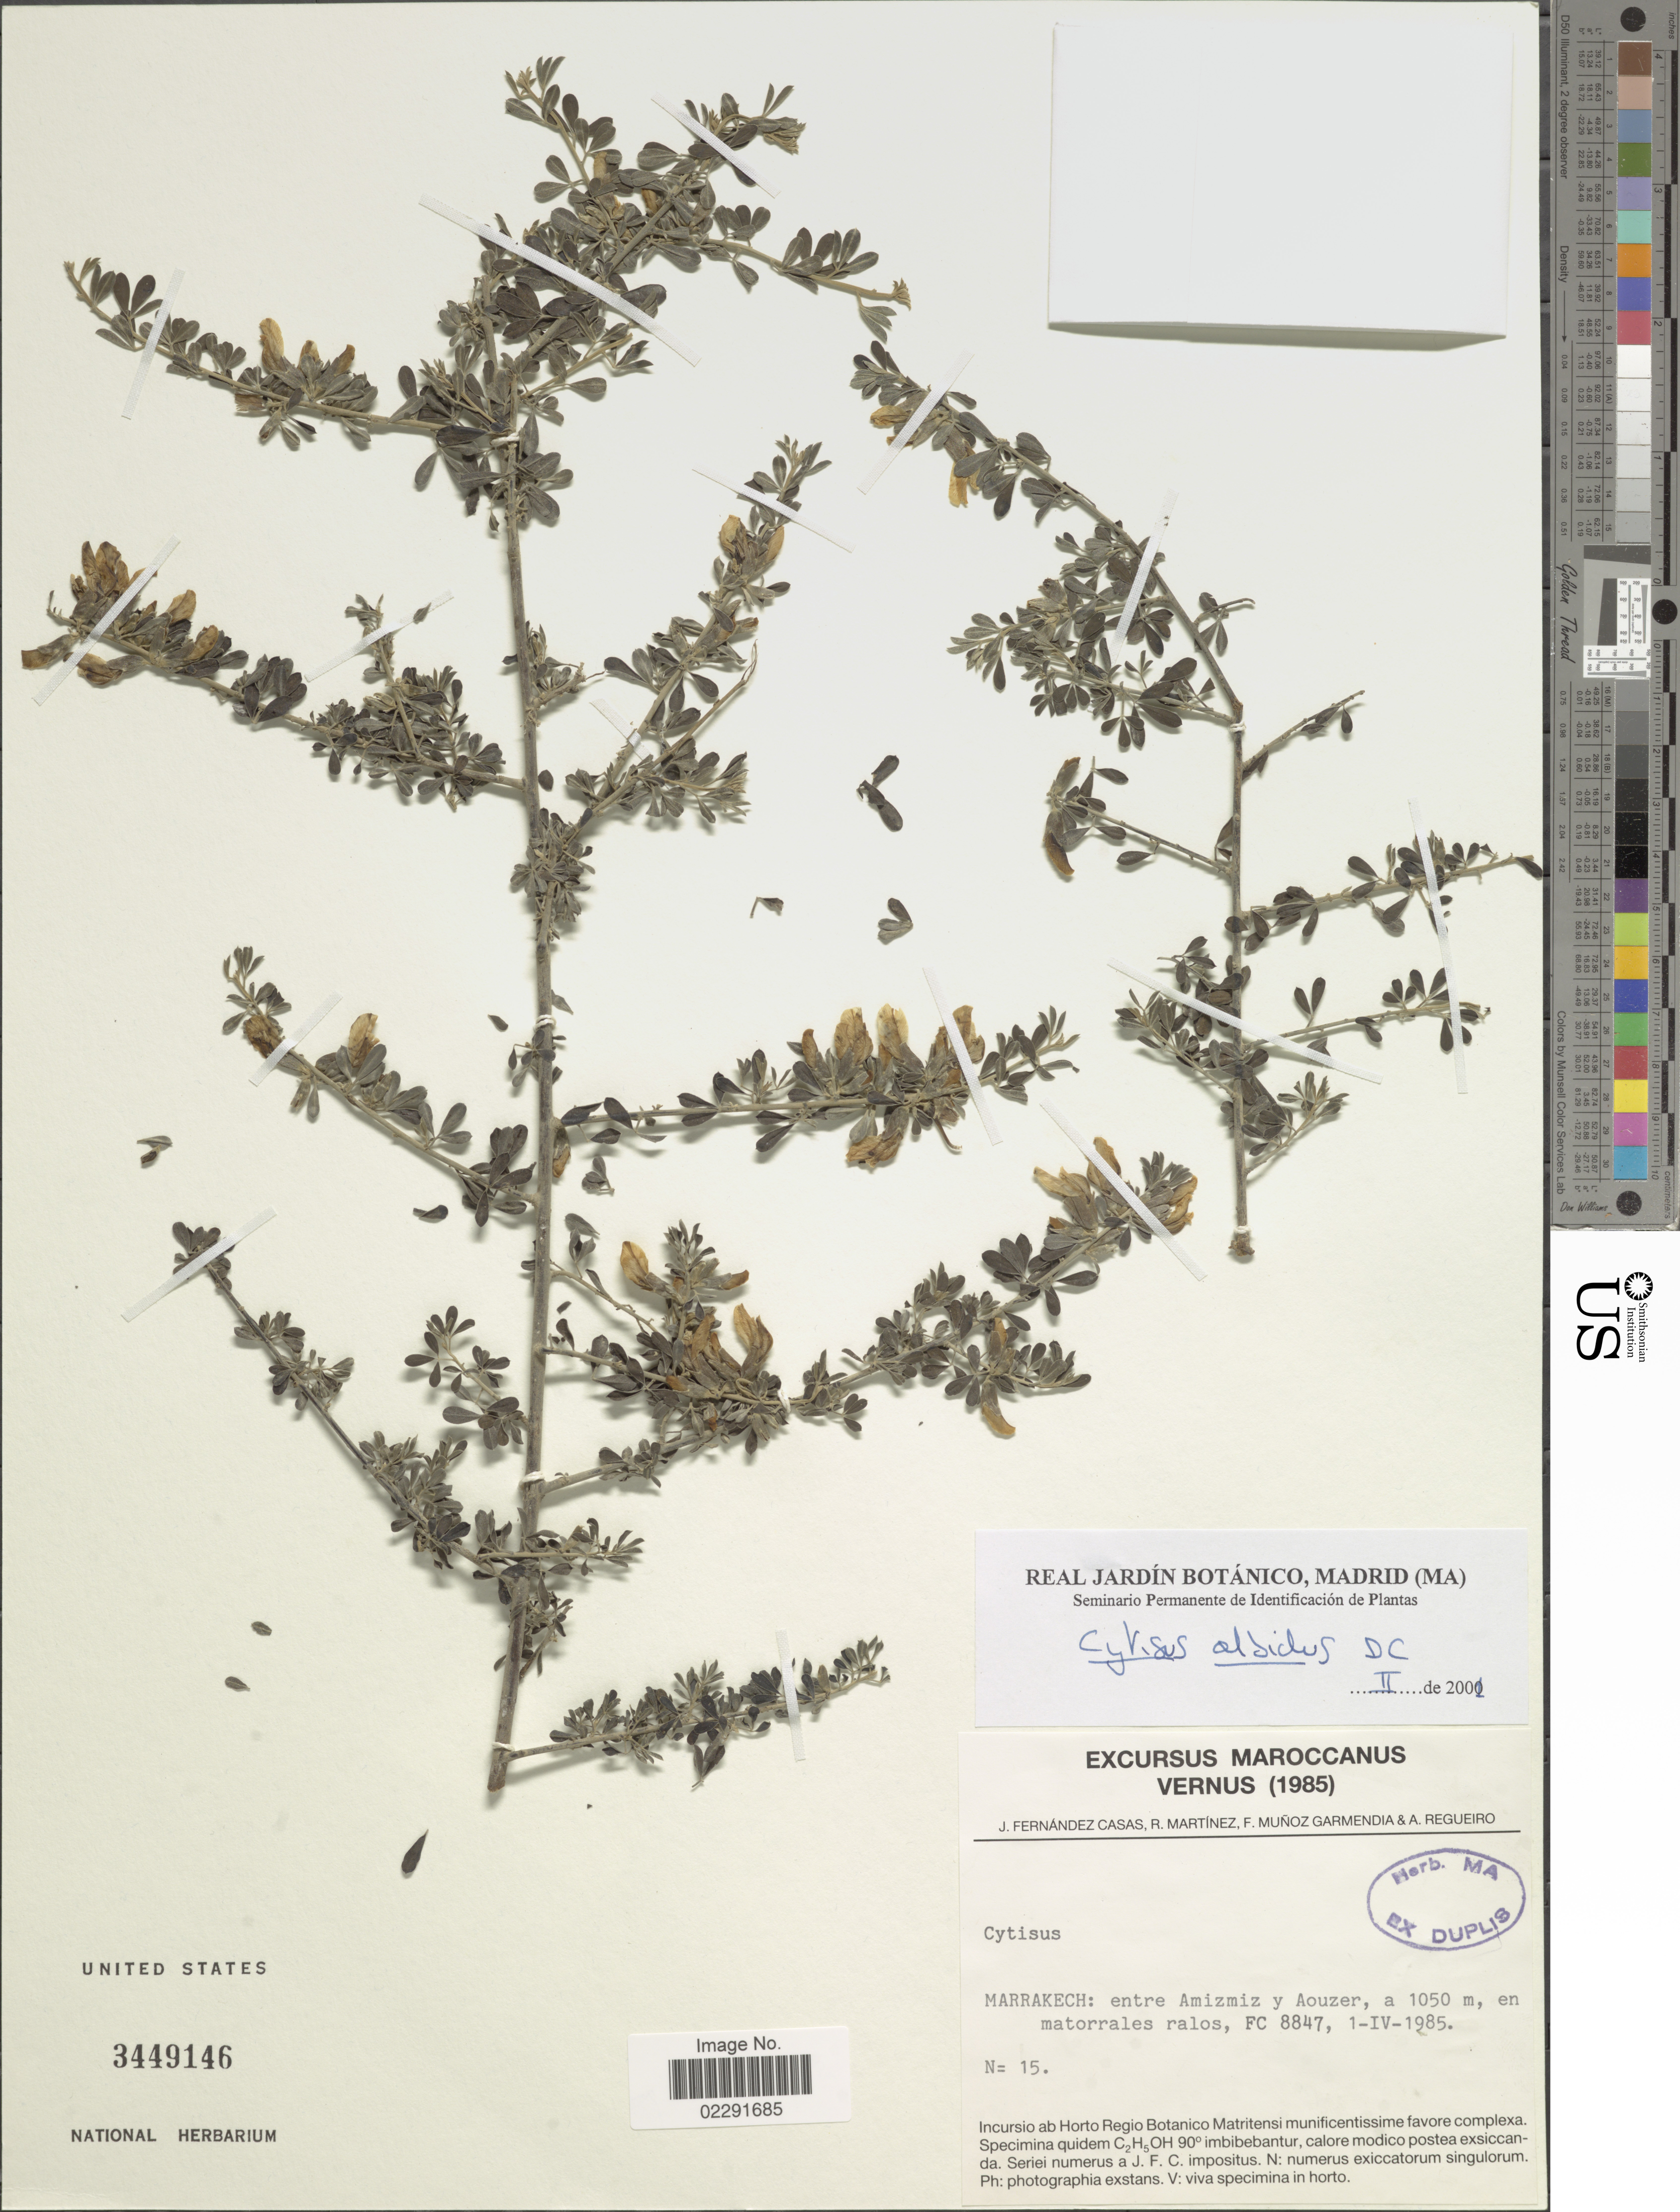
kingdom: Plantae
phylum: Tracheophyta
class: Magnoliopsida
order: Fabales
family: Fabaceae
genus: Cytisus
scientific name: Cytisus albidus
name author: DC.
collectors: J. Casas, R. Martinez, F. Muñoz Garmendia & A. Regueiro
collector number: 15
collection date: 1985-04-01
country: Morocco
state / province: Marrakech-Tensift-Al Haouz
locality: Marrakech, entre Amizmiz y Aouzer, en matorrales ralos, FC 8847.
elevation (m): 1050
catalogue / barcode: US 3449146